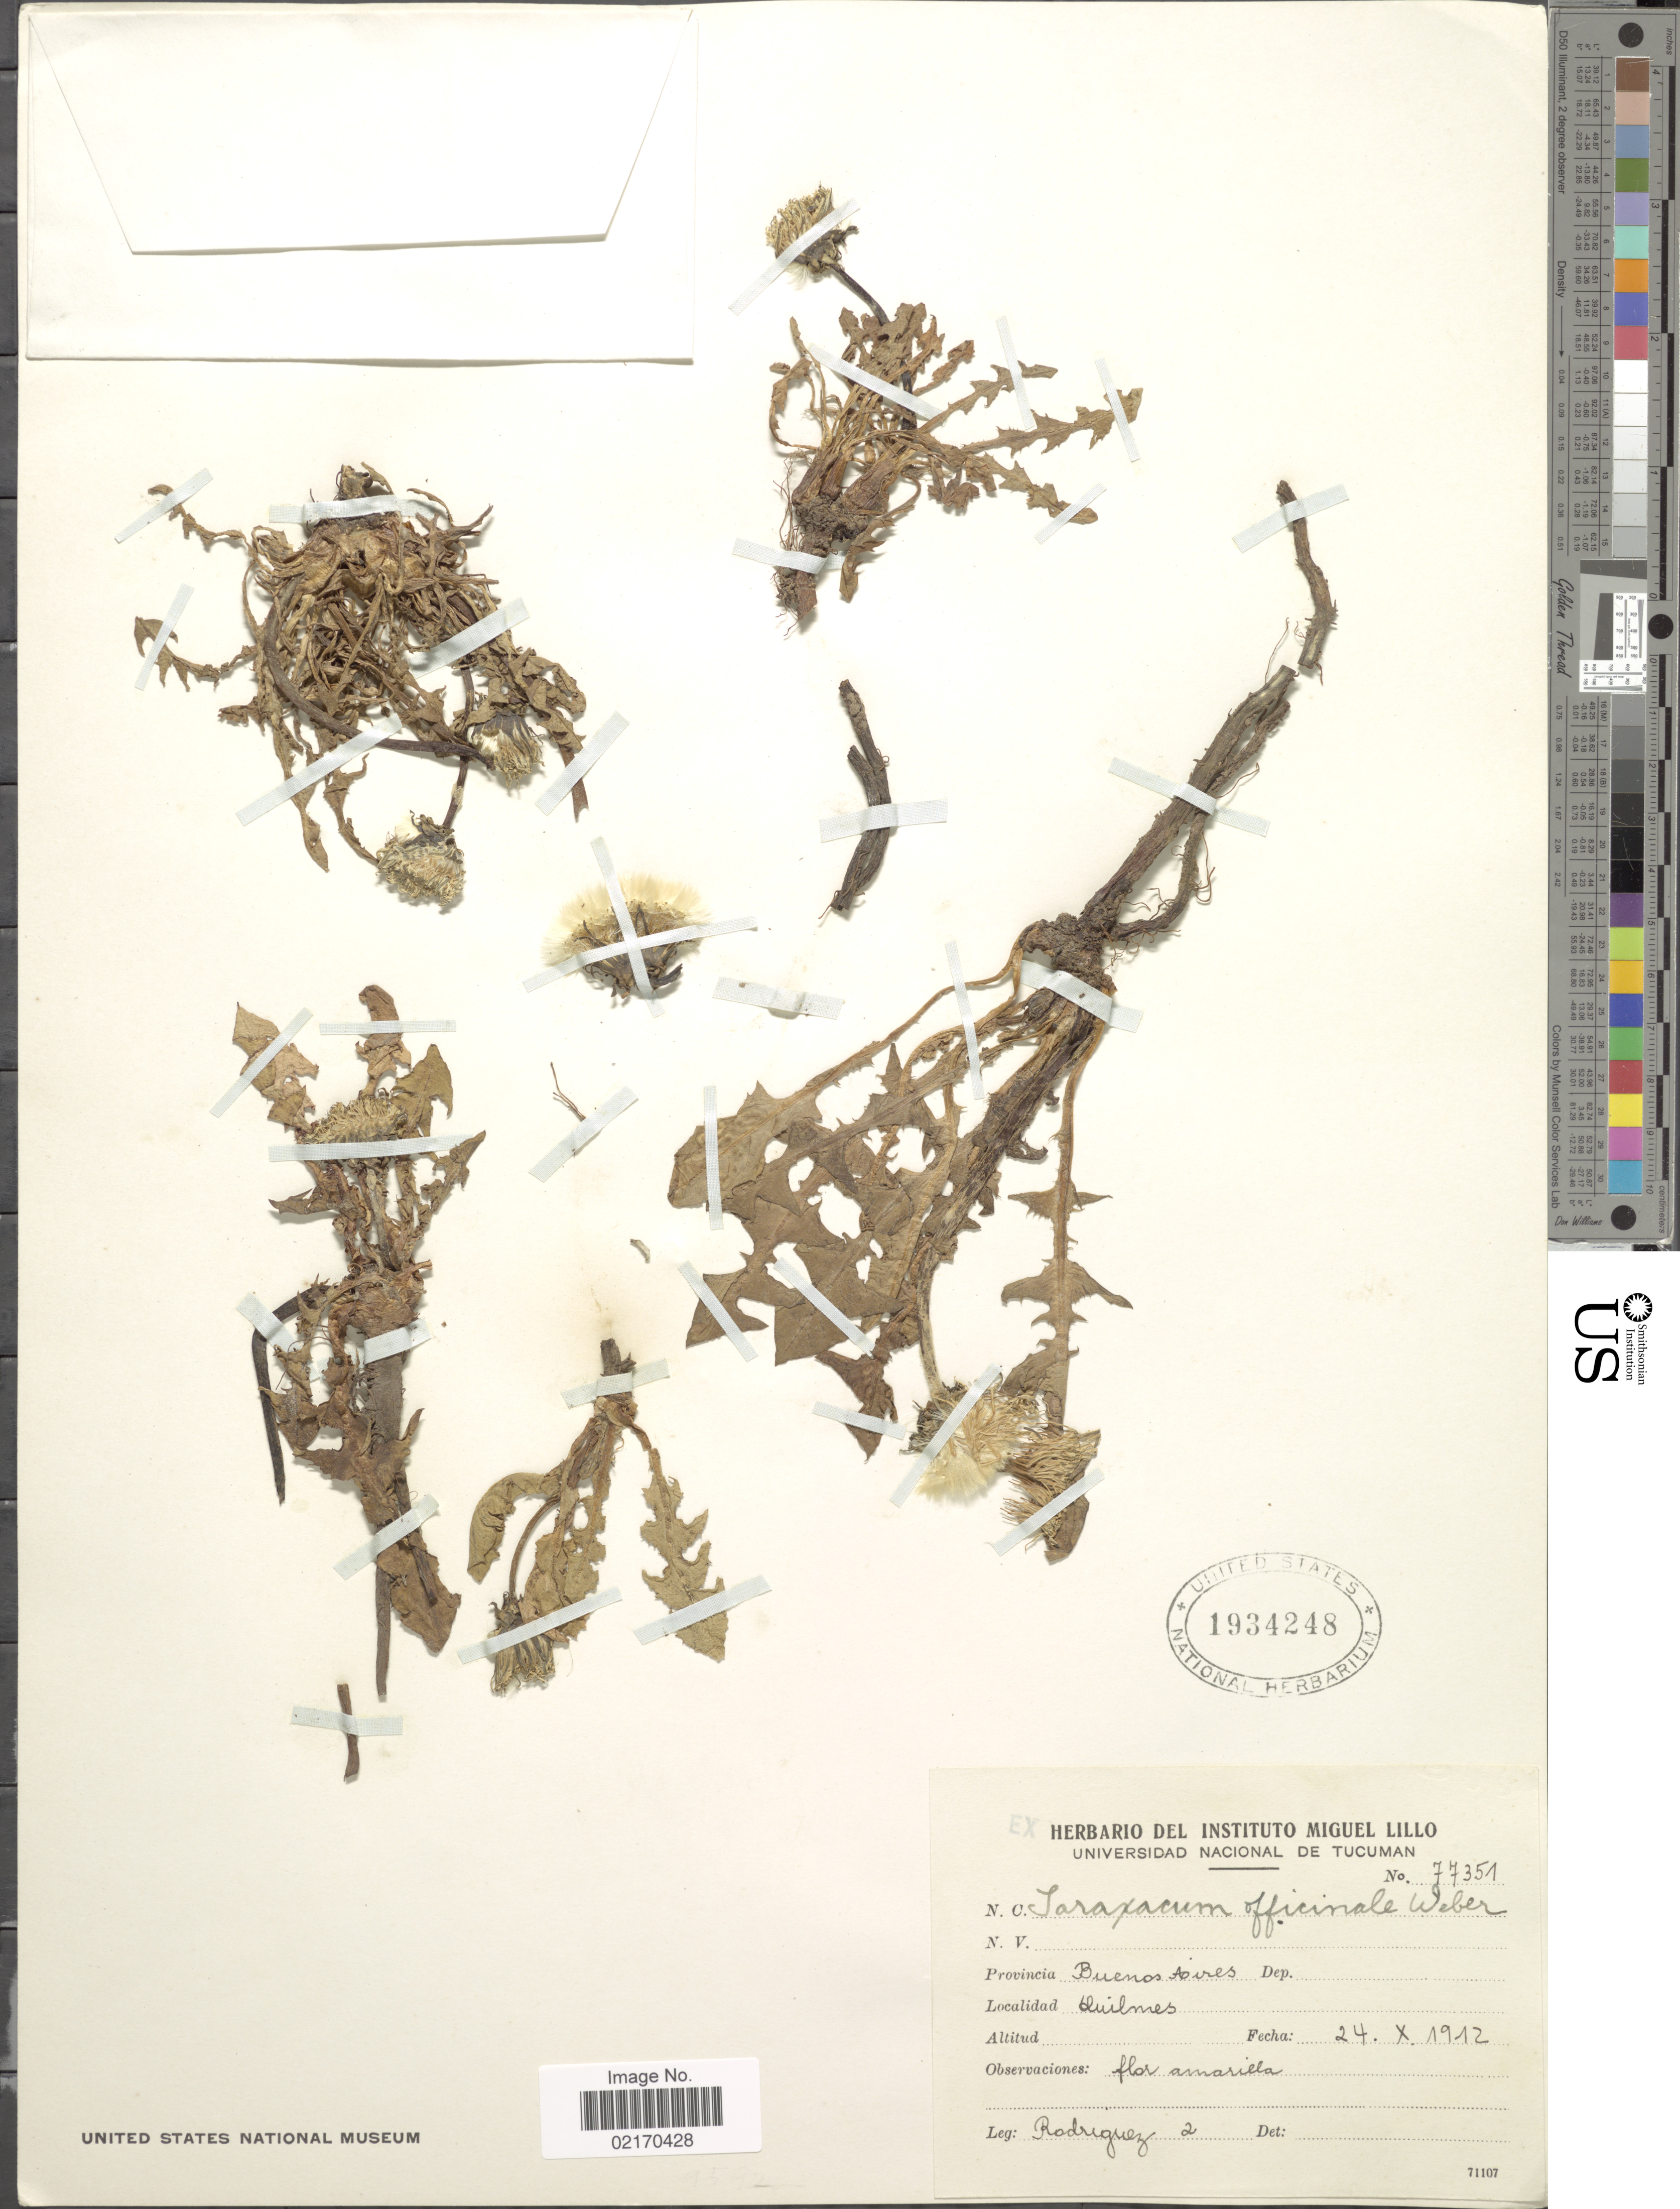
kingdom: Plantae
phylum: Tracheophyta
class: Magnoliopsida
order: Asterales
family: Asteraceae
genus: Taraxacum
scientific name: Taraxacum officinale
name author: G.H. Weber ex F.H. Wigg.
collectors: Rodriguez, --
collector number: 2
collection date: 1912-10-24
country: Argentina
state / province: Buenos Aires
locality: Quilmes.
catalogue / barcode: US 1934248